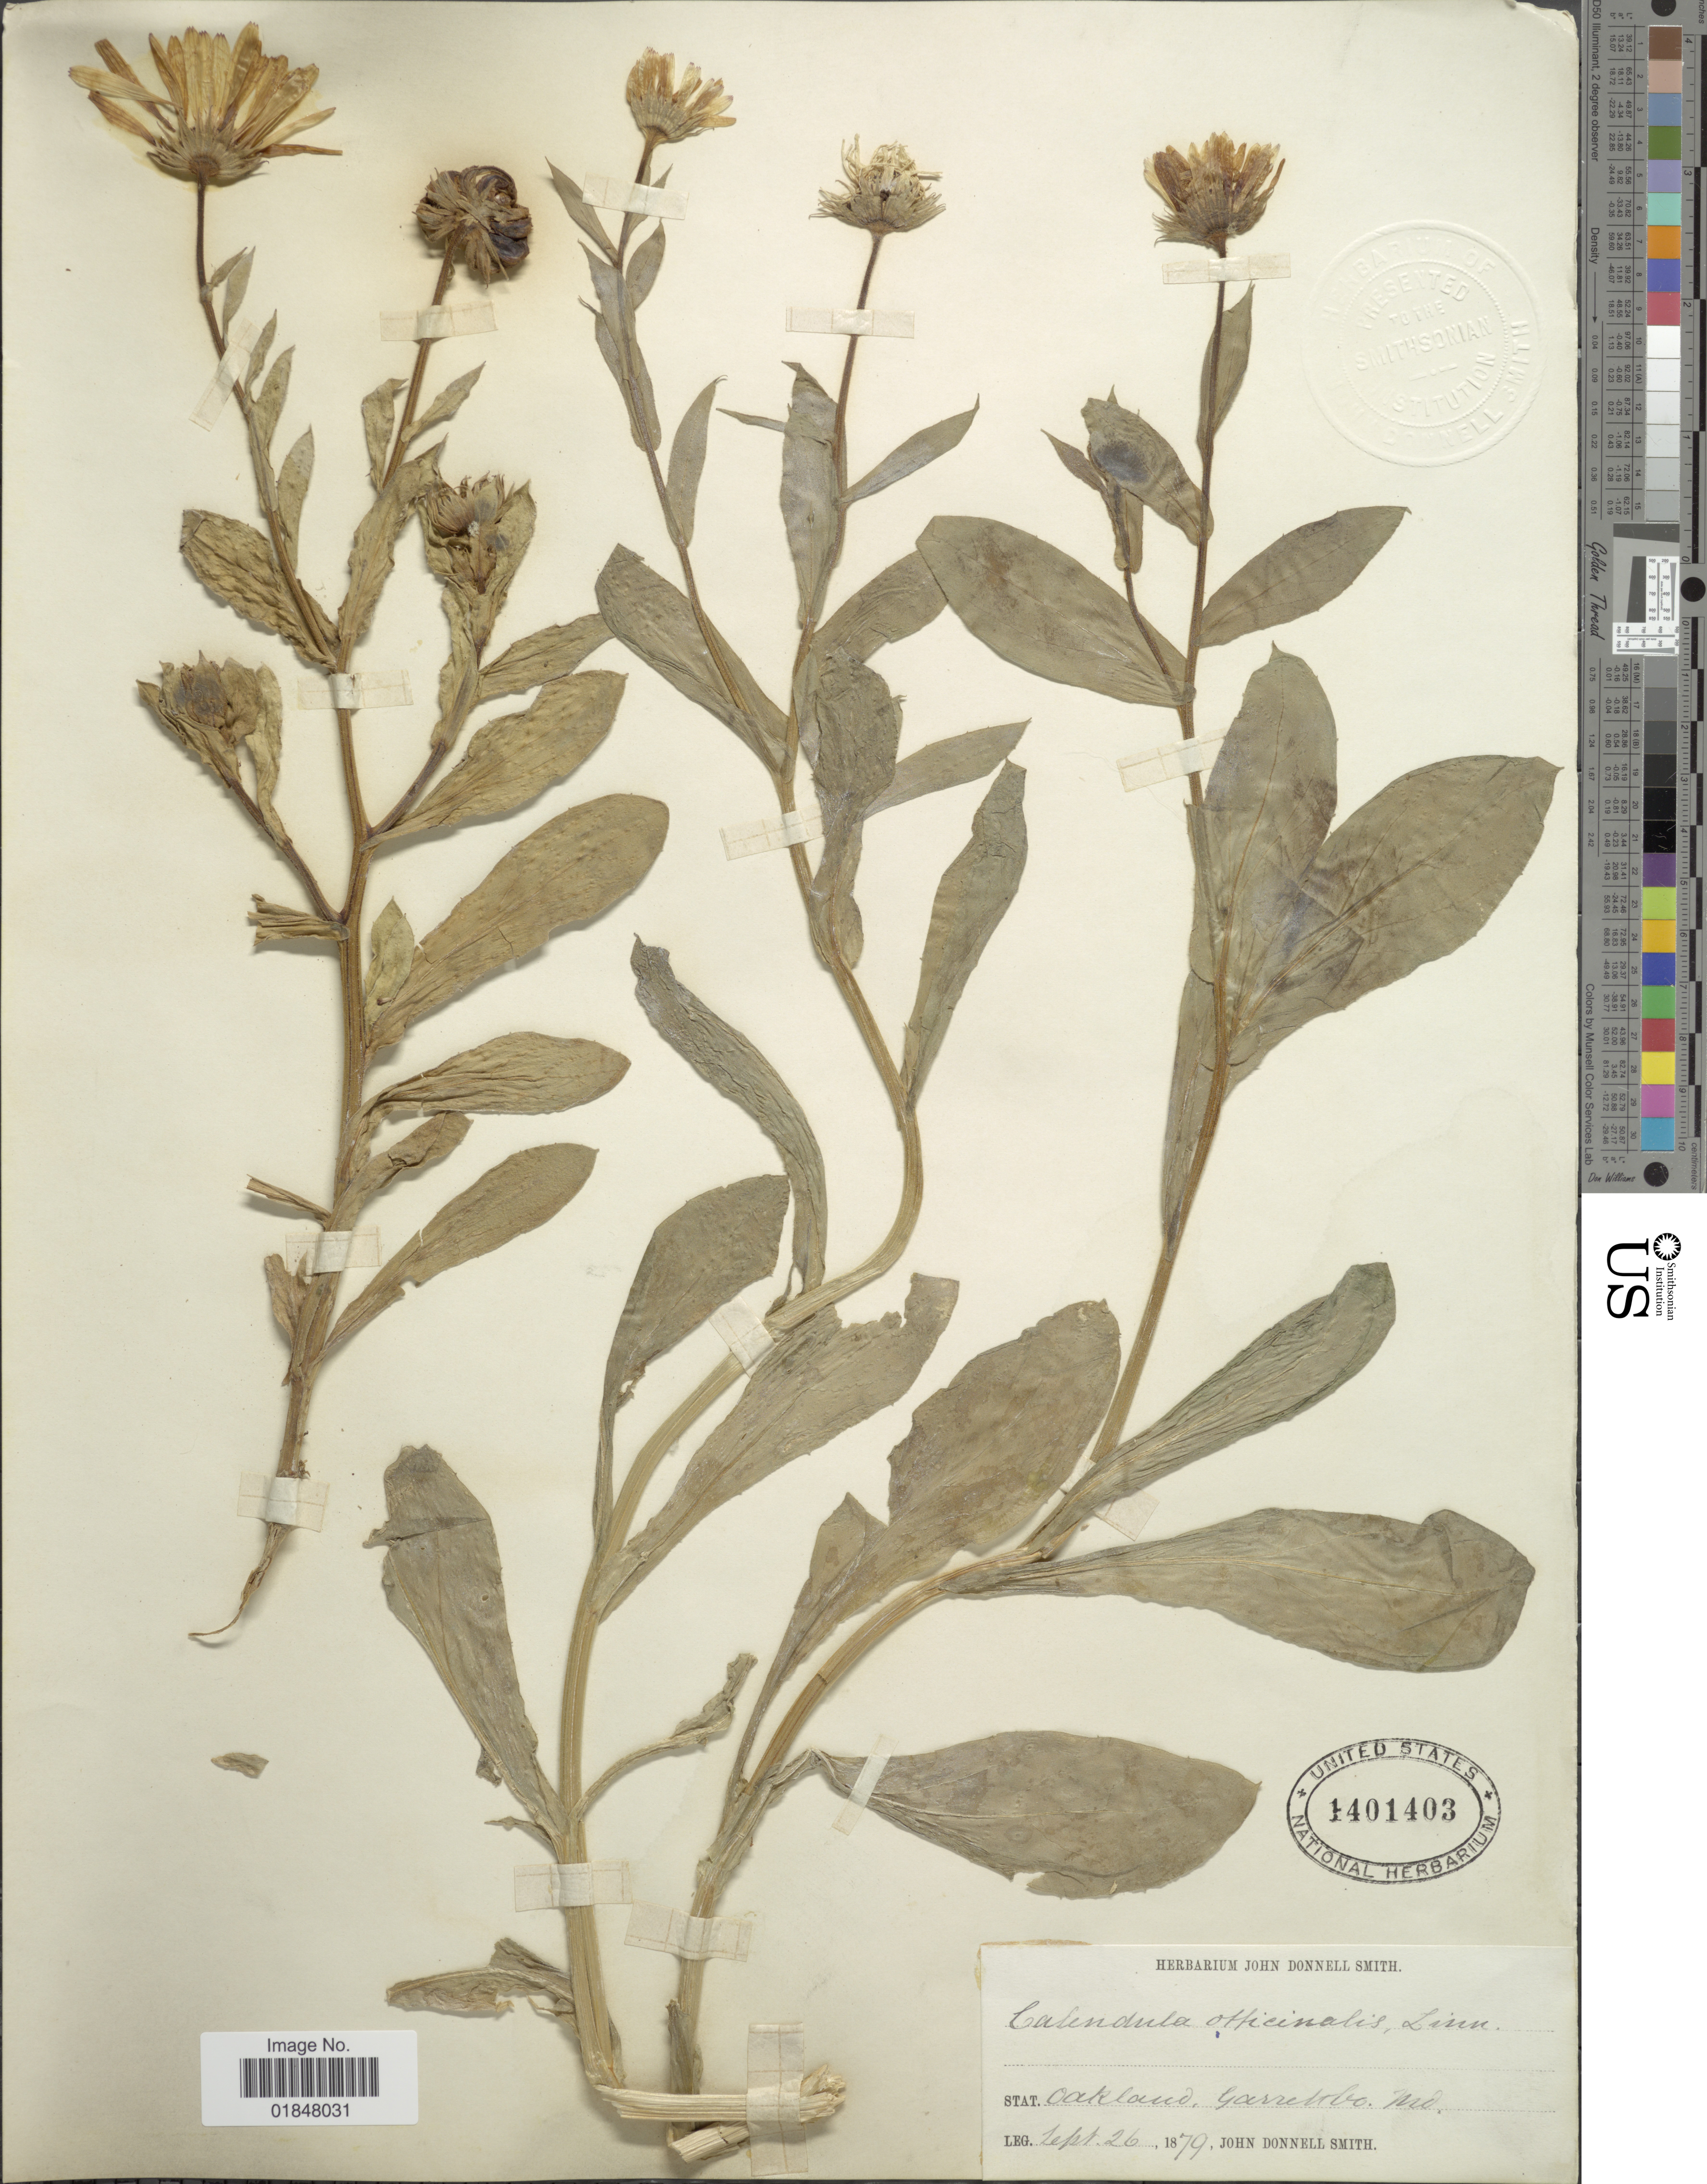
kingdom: Plantae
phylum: Tracheophyta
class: Magnoliopsida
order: Asterales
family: Asteraceae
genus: Calendula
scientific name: Calendula officinalis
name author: L.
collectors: J. Donnell Smith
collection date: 1879-09-26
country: United States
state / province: Maryland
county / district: Garrett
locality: Oakland, Garrett Co.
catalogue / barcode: US 1401403